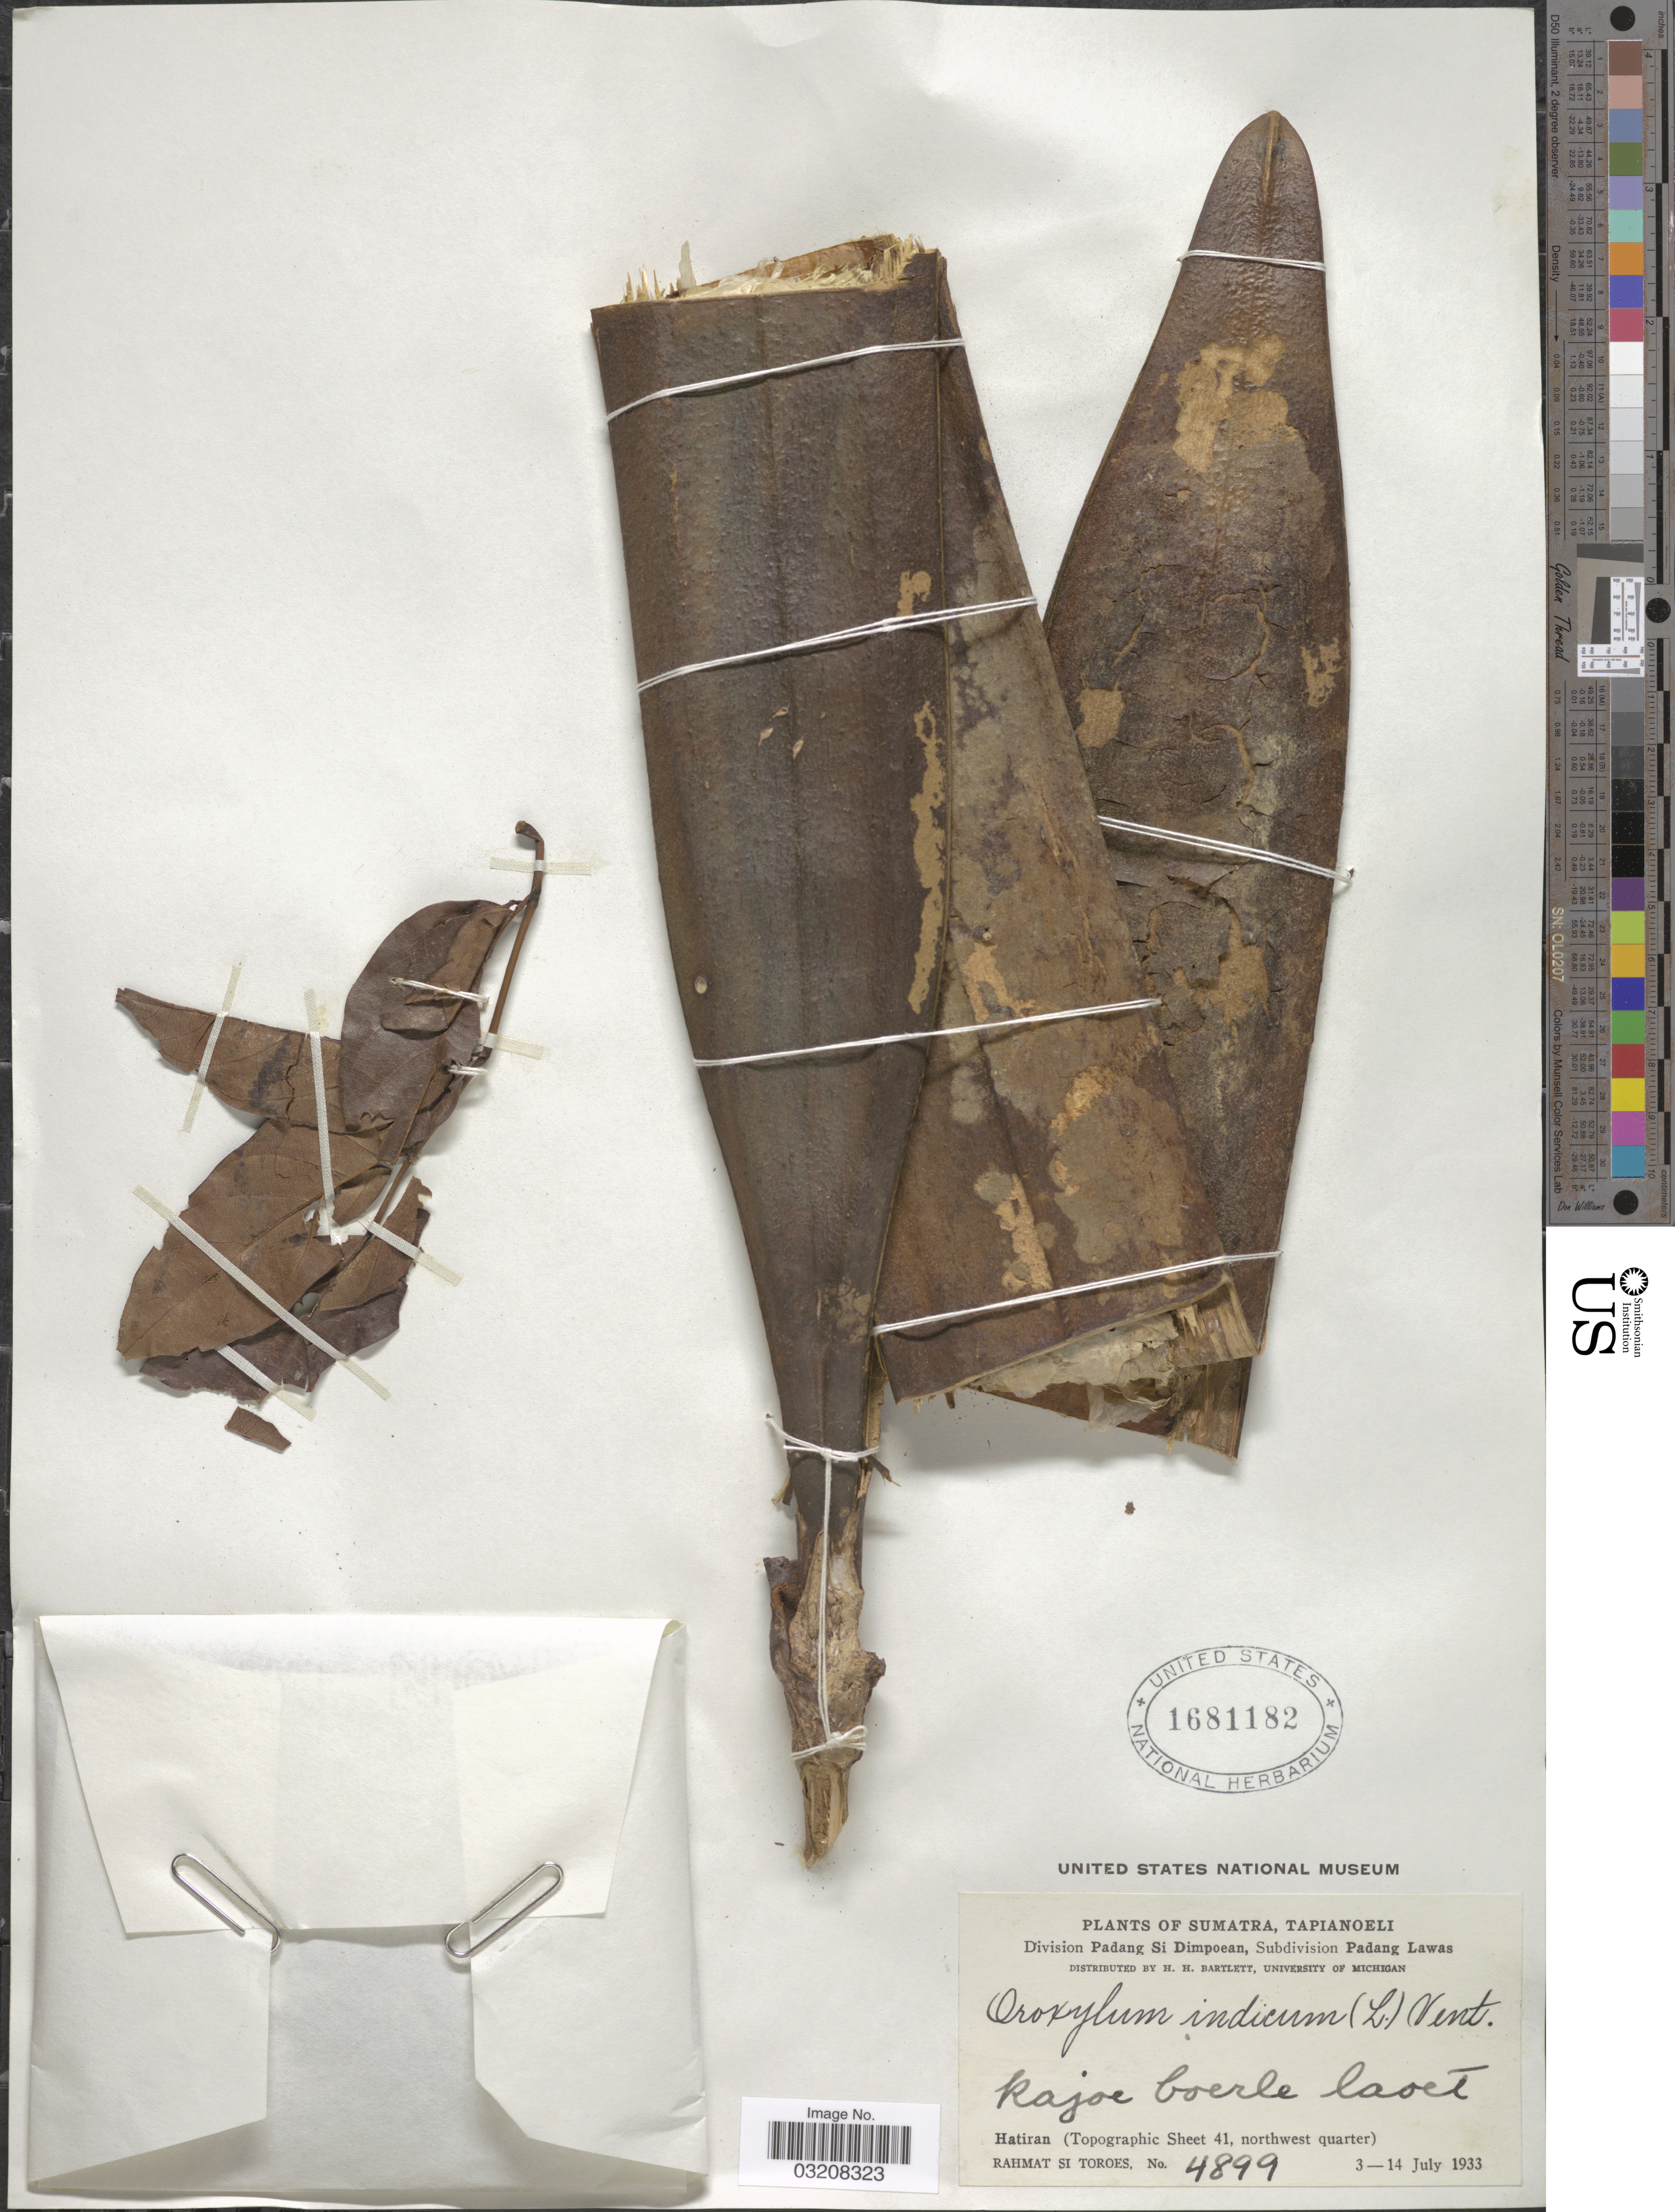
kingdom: Plantae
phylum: Tracheophyta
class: Magnoliopsida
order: Lamiales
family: Bignoniaceae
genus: Oroxylum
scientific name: Oroxylum indicum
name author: (L.) Kurz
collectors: Rahmat Si Boeea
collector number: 4899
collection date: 1933-07-03/1933-07-14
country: Indonesia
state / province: Sumatra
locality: Tapianoeli. Division Padang Si Dimpoean, Subdivision Padang Lawas. Hatiran (Topographic Sheet 41, northwest quarter).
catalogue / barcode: US 1681182